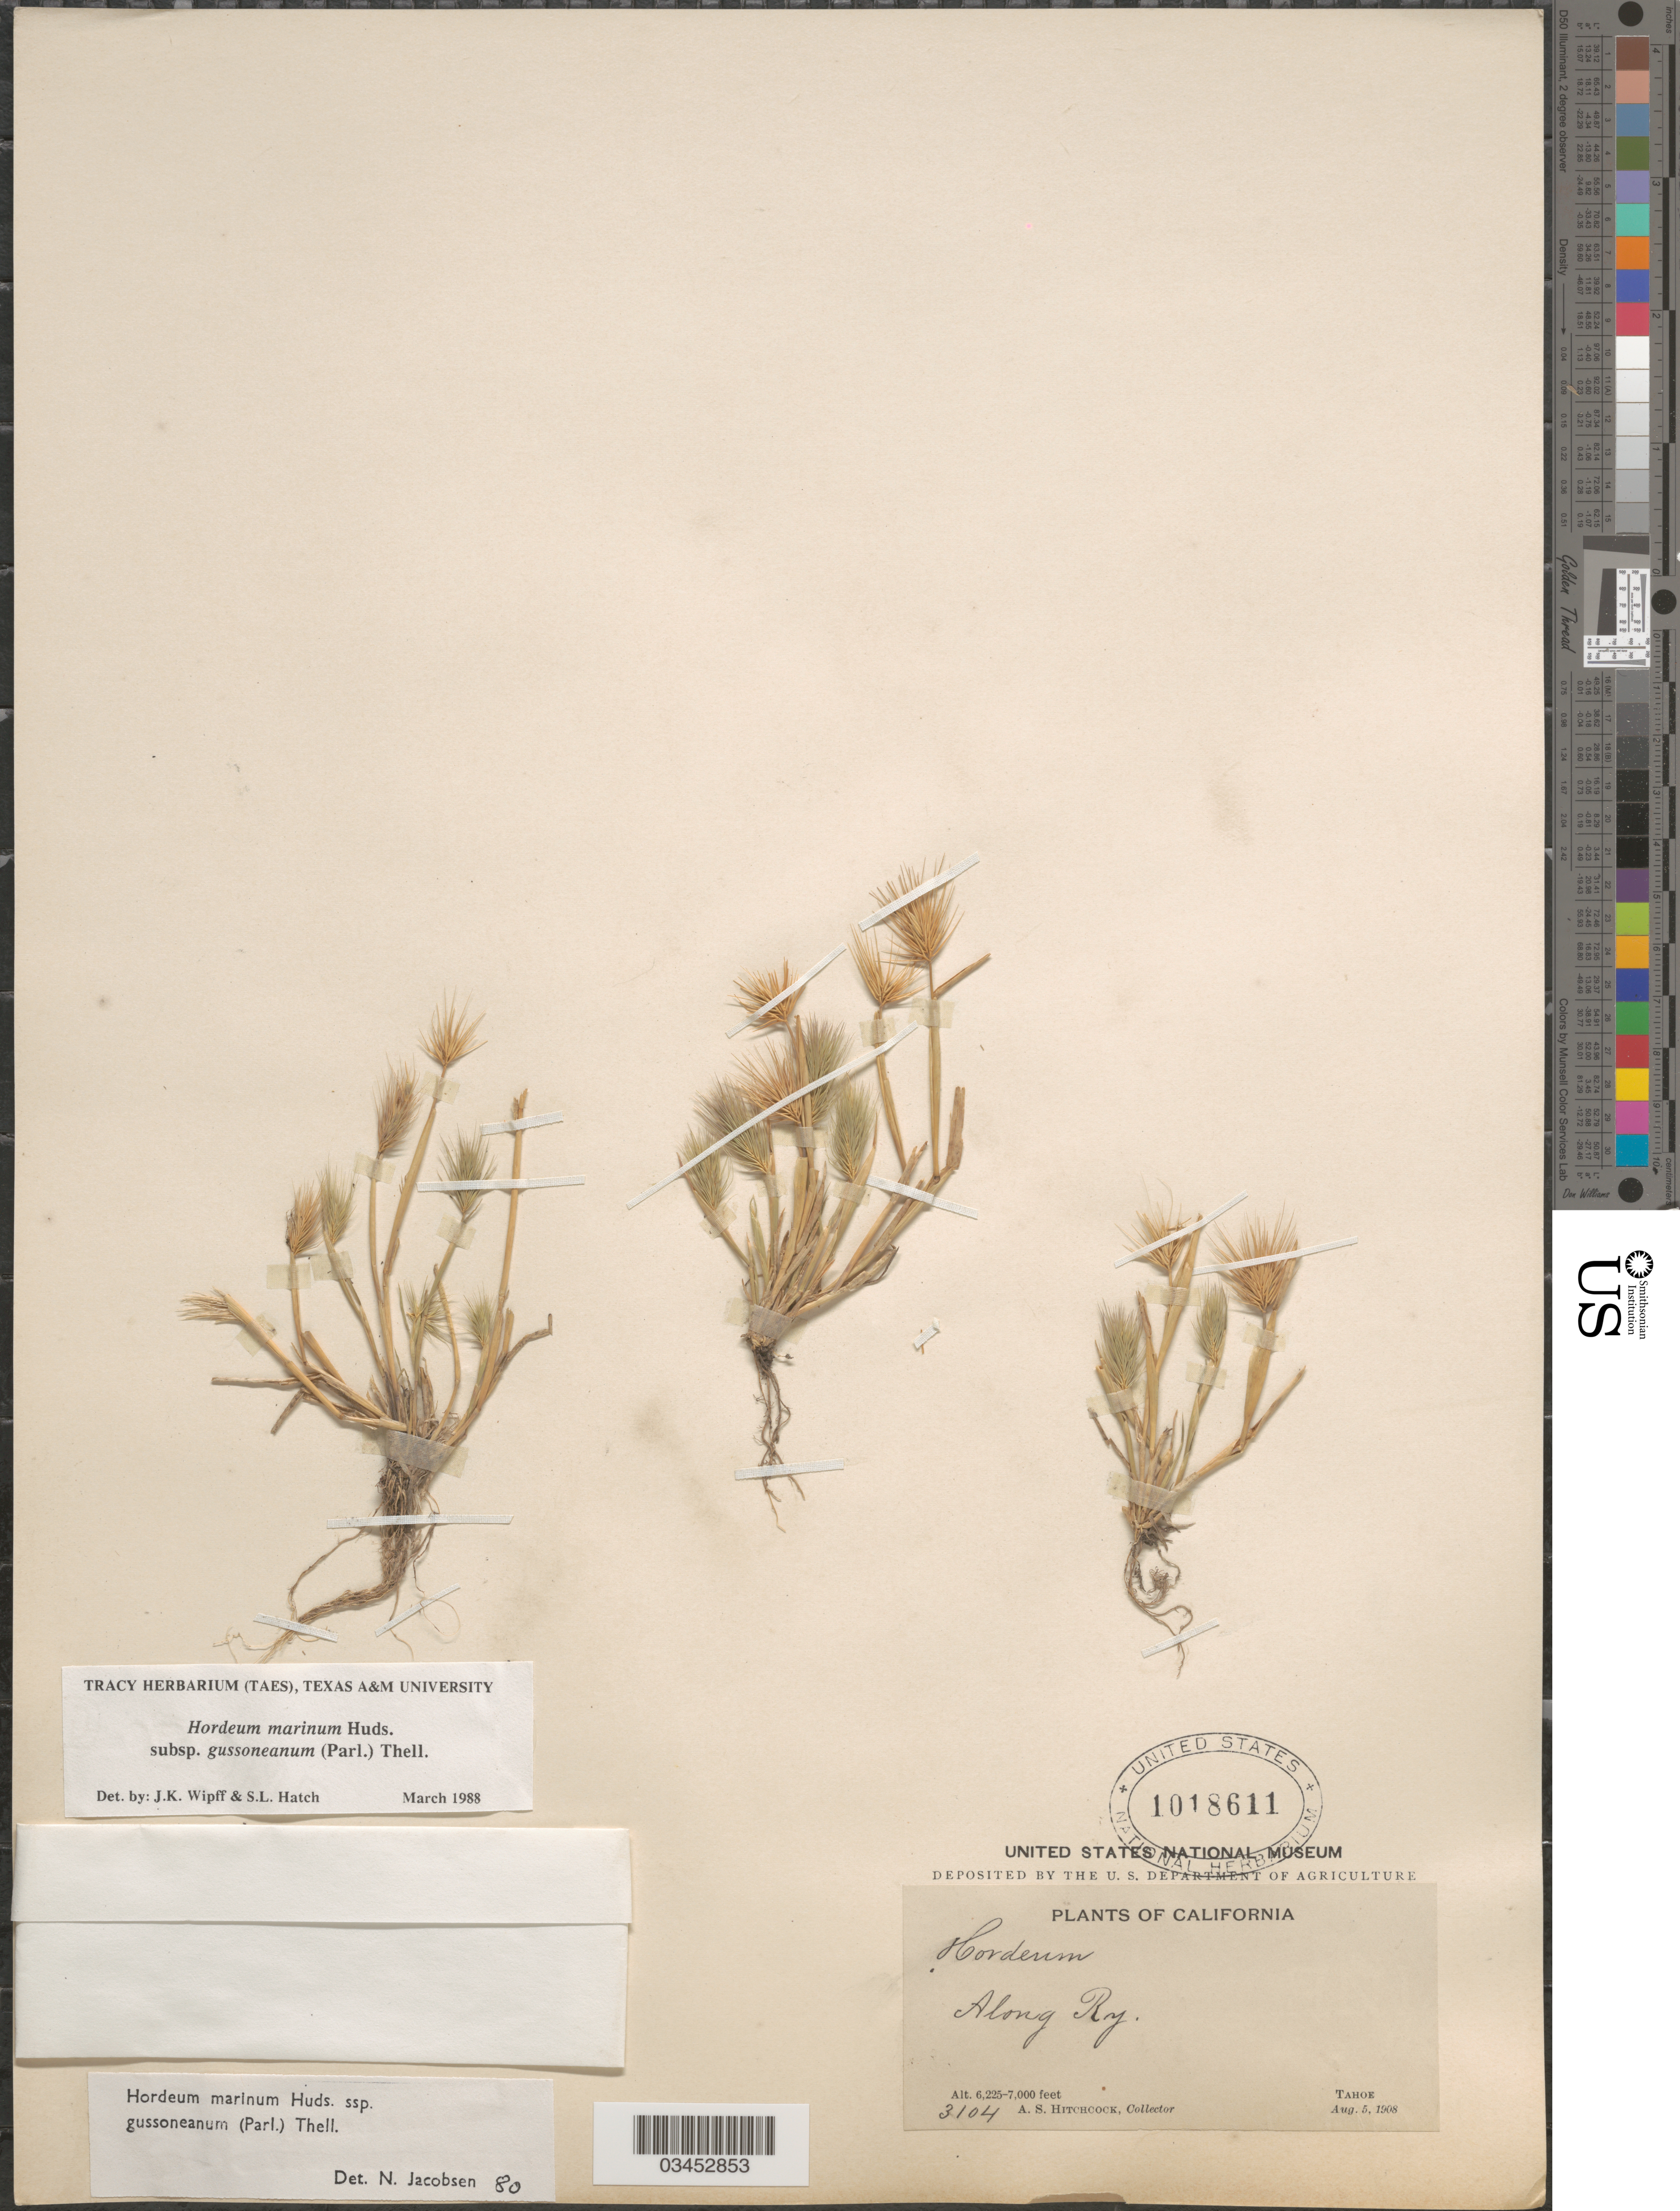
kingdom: Plantae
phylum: Tracheophyta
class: Liliopsida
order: Poales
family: Poaceae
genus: Hordeum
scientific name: Hordeum marinum subsp. gussoneanum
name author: (Parl.) Thell.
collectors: A. S. Hitchcock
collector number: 3104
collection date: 1908-08-05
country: United States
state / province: California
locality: Along Ry. Tahoe.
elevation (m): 1897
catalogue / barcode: US 1018611